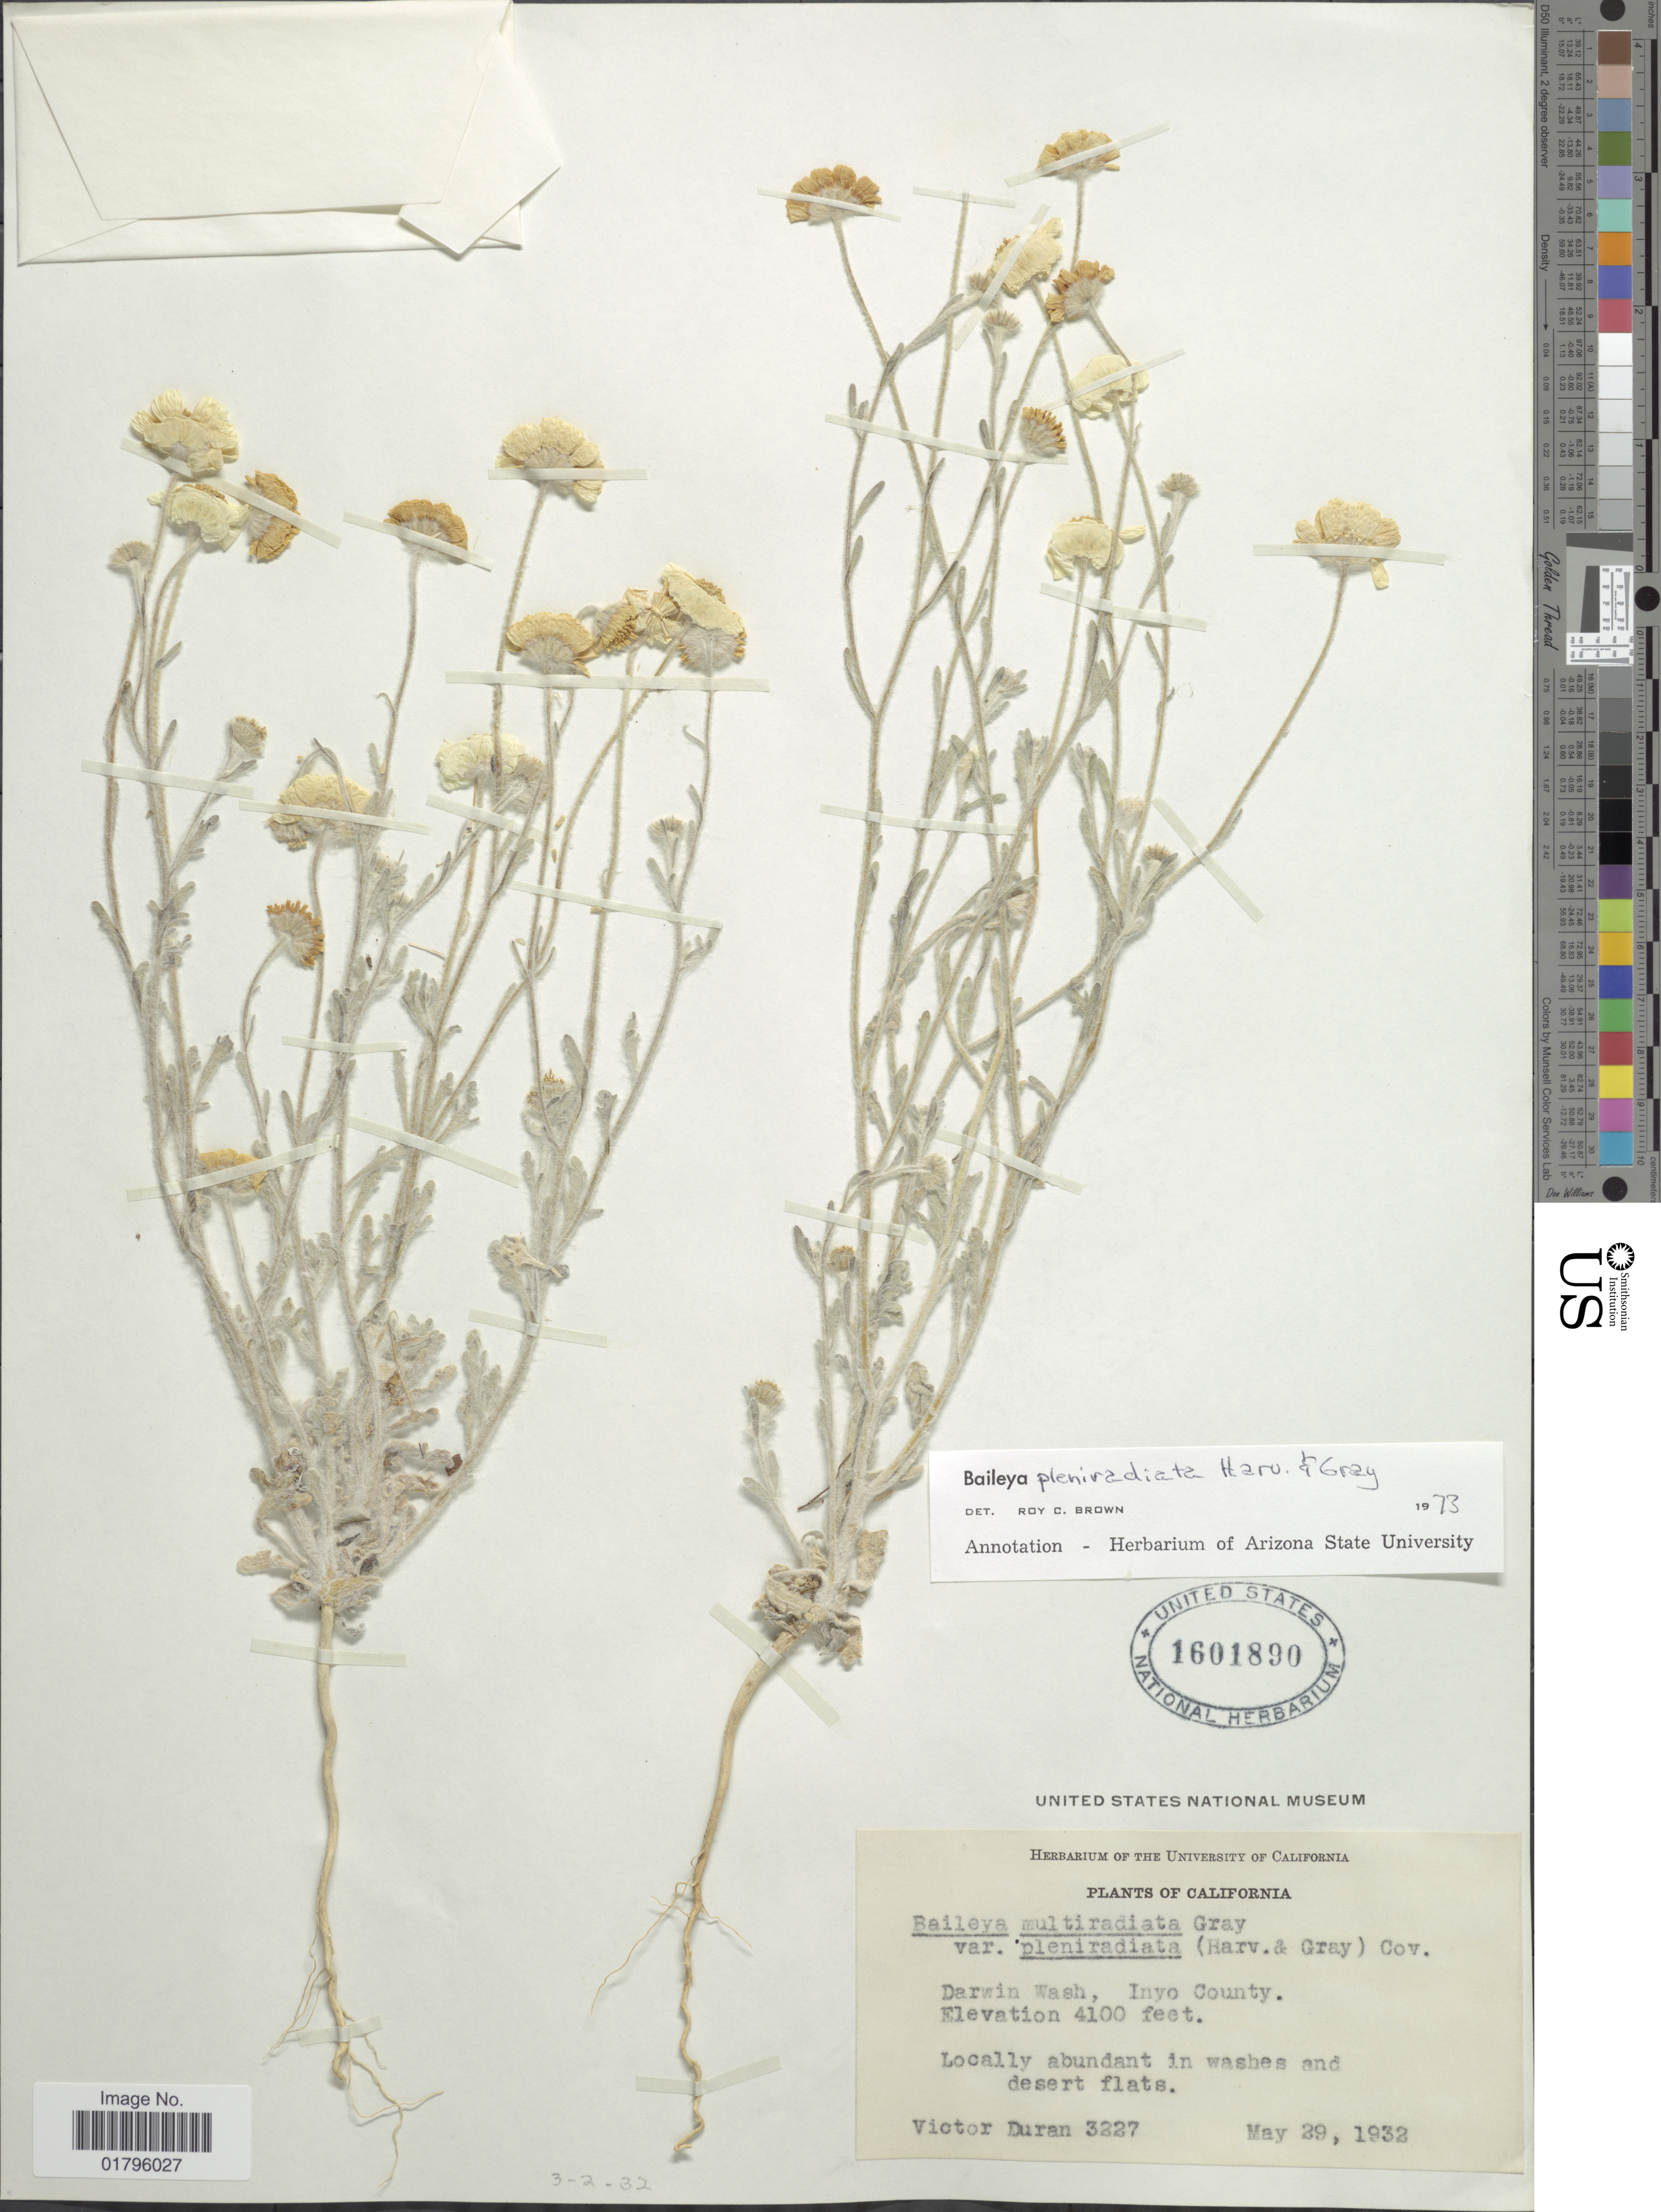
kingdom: Plantae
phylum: Tracheophyta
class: Magnoliopsida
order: Asterales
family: Asteraceae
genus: Baileya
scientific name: Baileya pleniradiata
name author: Harv. & A. Gray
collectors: V. Duran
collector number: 3227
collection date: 1932-05-29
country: United States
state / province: California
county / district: Inyo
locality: Darwin Wash, Inyo County.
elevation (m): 1250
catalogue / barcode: US 1601890